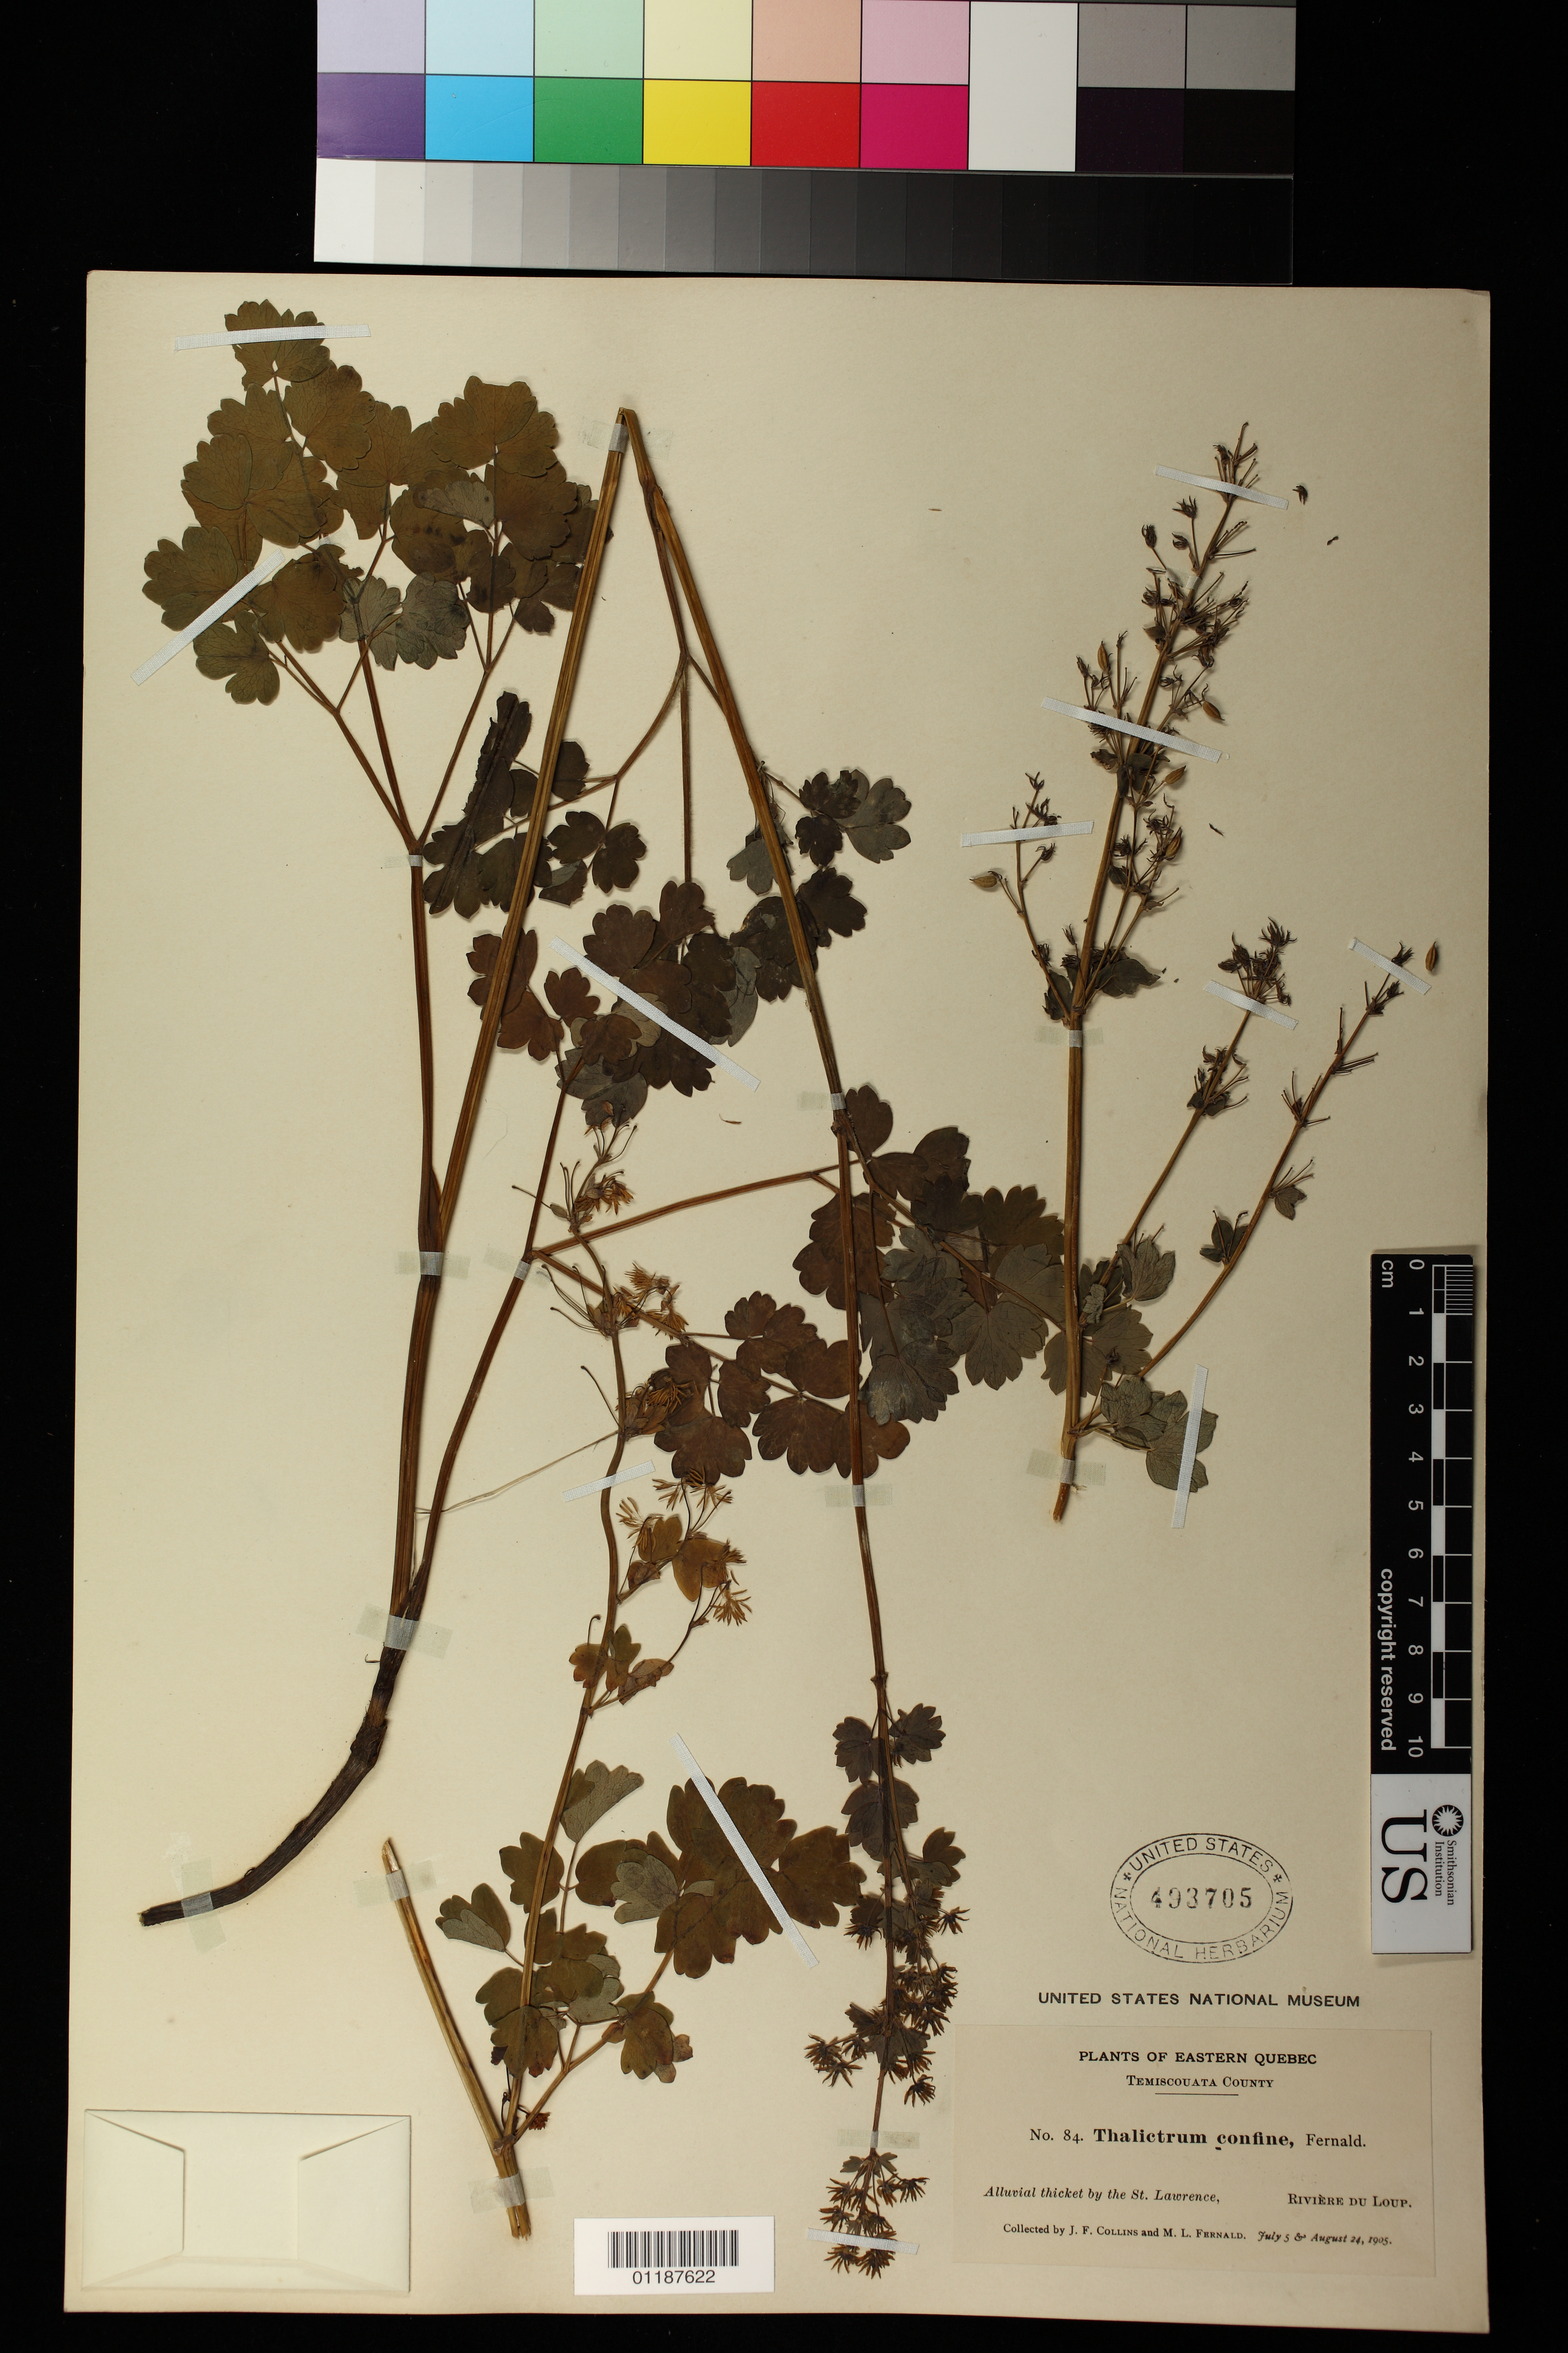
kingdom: Plantae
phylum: Tracheophyta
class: Magnoliopsida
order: Ranunculales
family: Ranunculaceae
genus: Thalictrum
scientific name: Thalictrum confine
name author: Fernald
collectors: J. Collins & M. L. Fernald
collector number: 84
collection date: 1905-07-05,1905-08-24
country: Canada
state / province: Quebec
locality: Eastern Quebec, Temiscouata County, alluvial thicket by the St. Lawrence, Riviere Du Loup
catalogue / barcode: US 493705